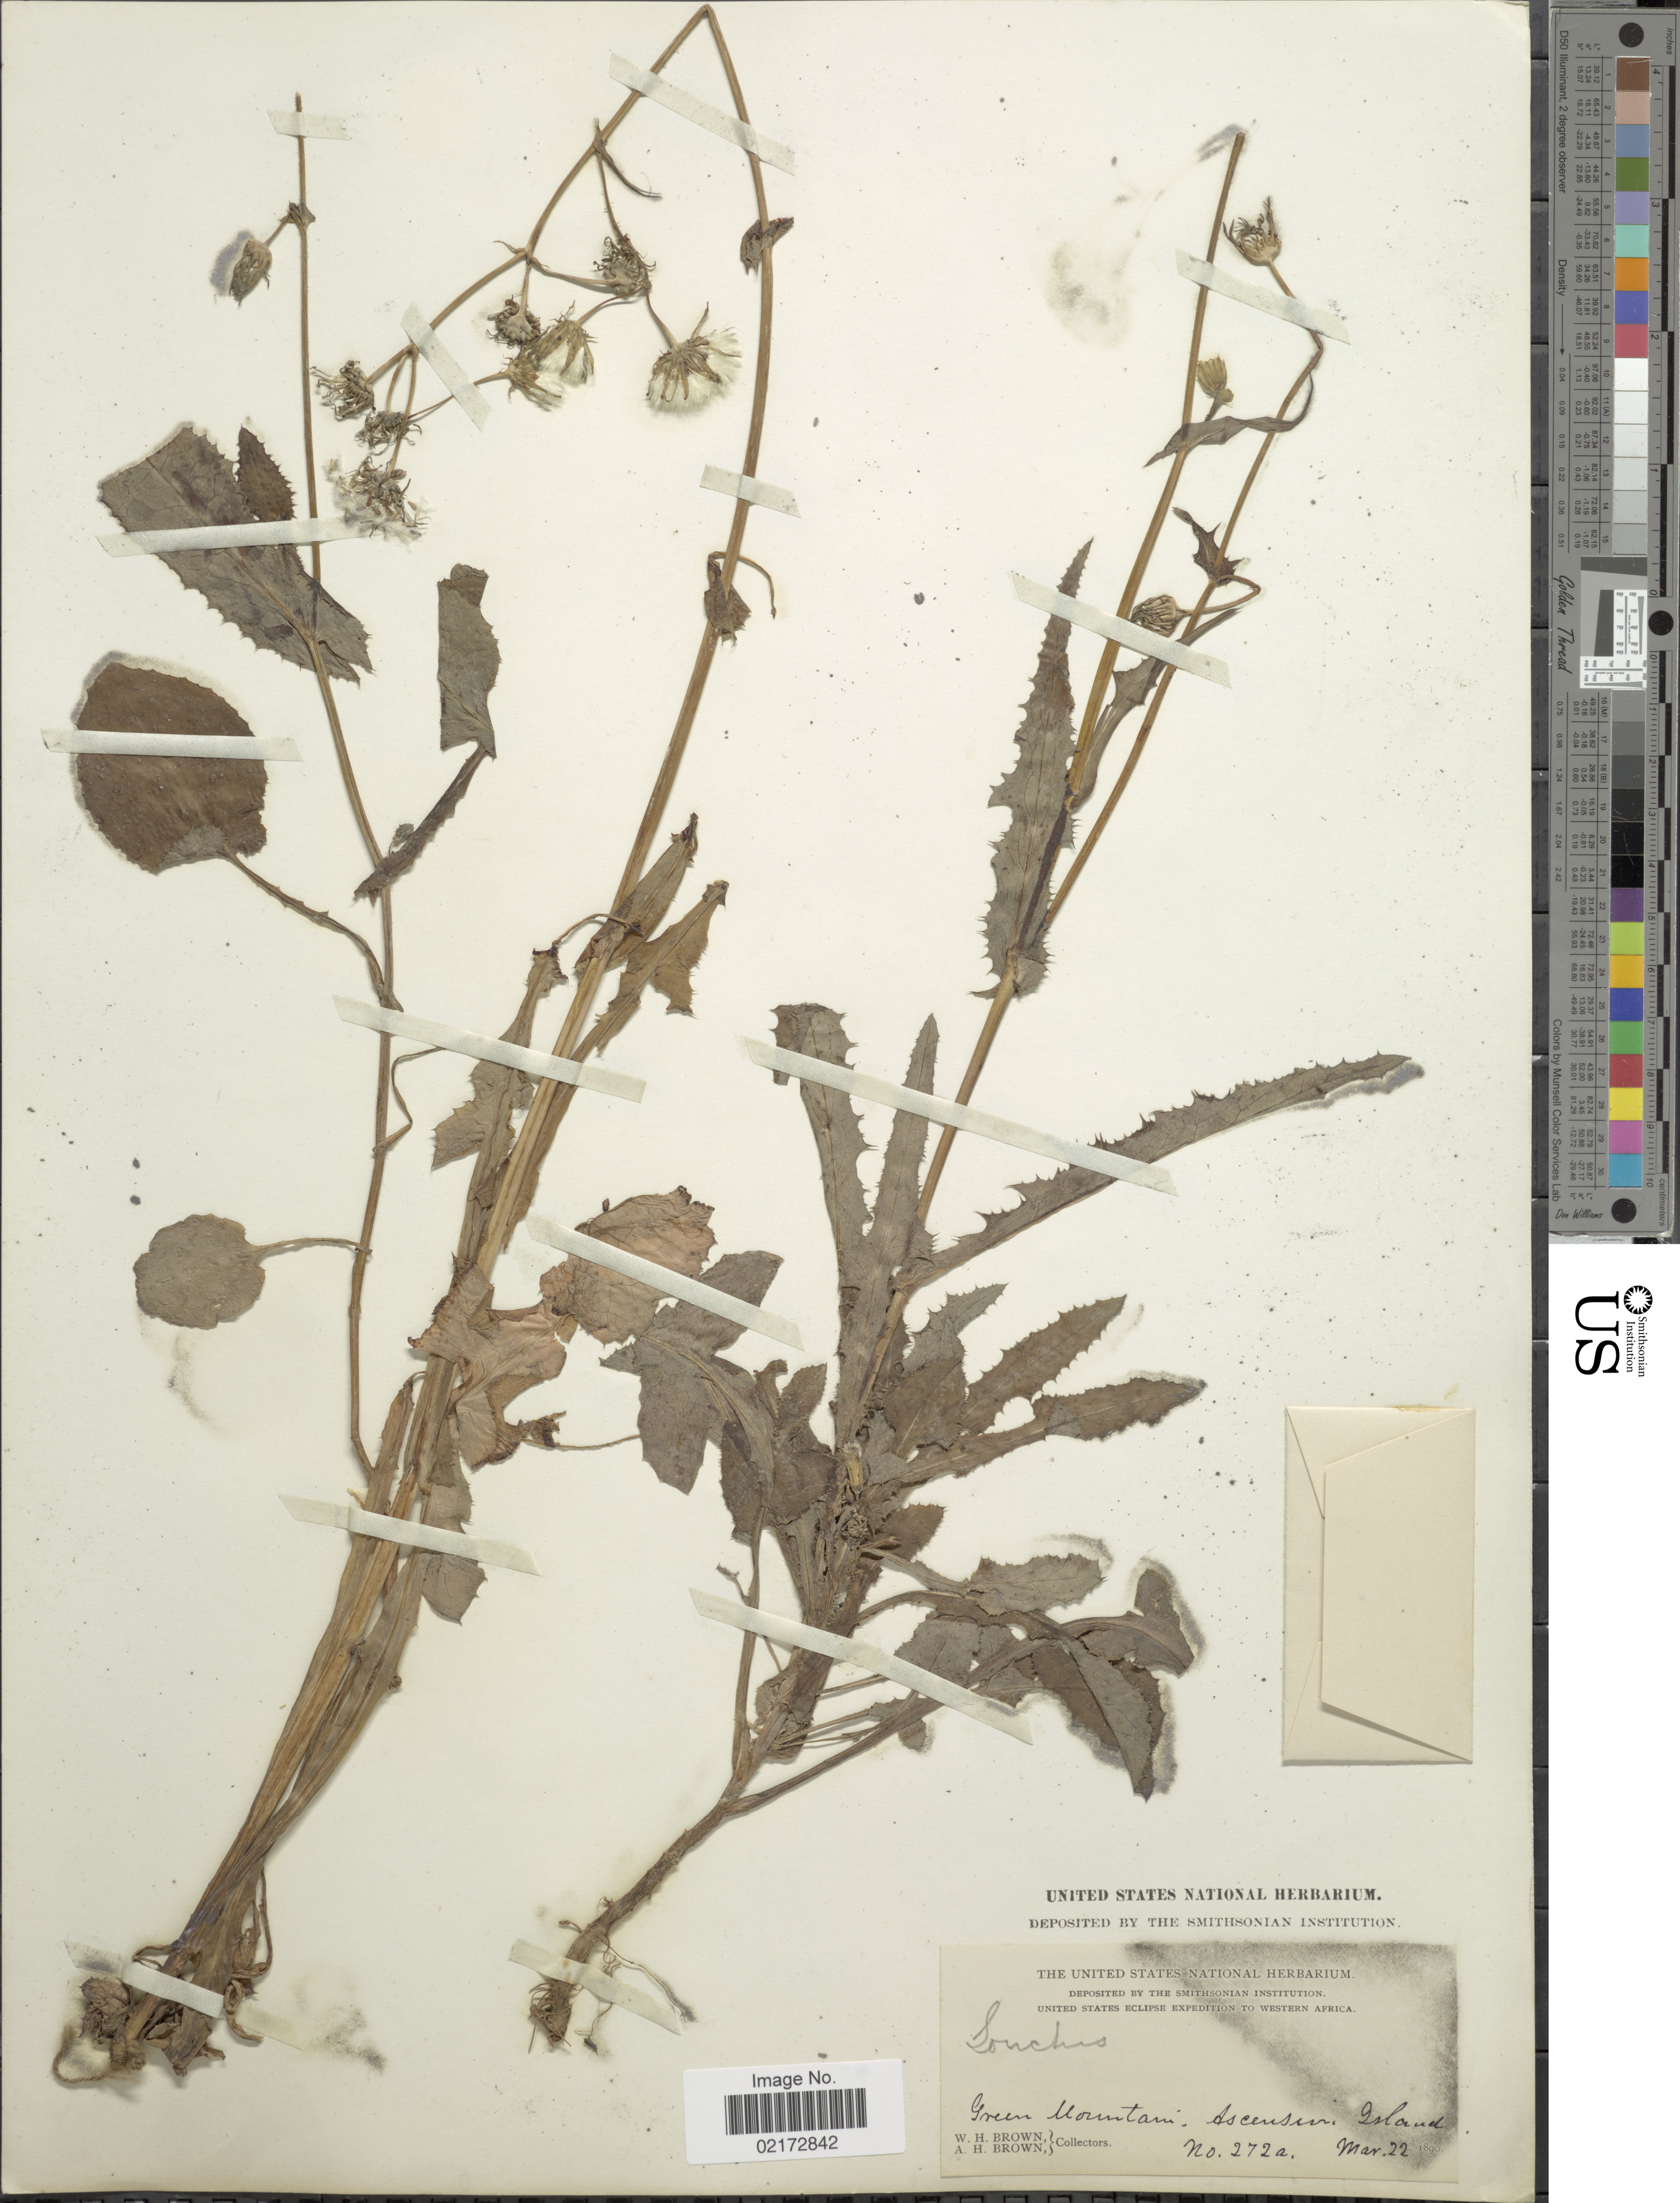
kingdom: Plantae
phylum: Tracheophyta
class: Magnoliopsida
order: Asterales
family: Asteraceae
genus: Sonchus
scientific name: Sonchus oleraceus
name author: L.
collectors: W. H. Brown & A. H. Brown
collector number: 272a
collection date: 1890-03-22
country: St. Helena Islands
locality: Western Africa, Green Mountain, Ascension Island